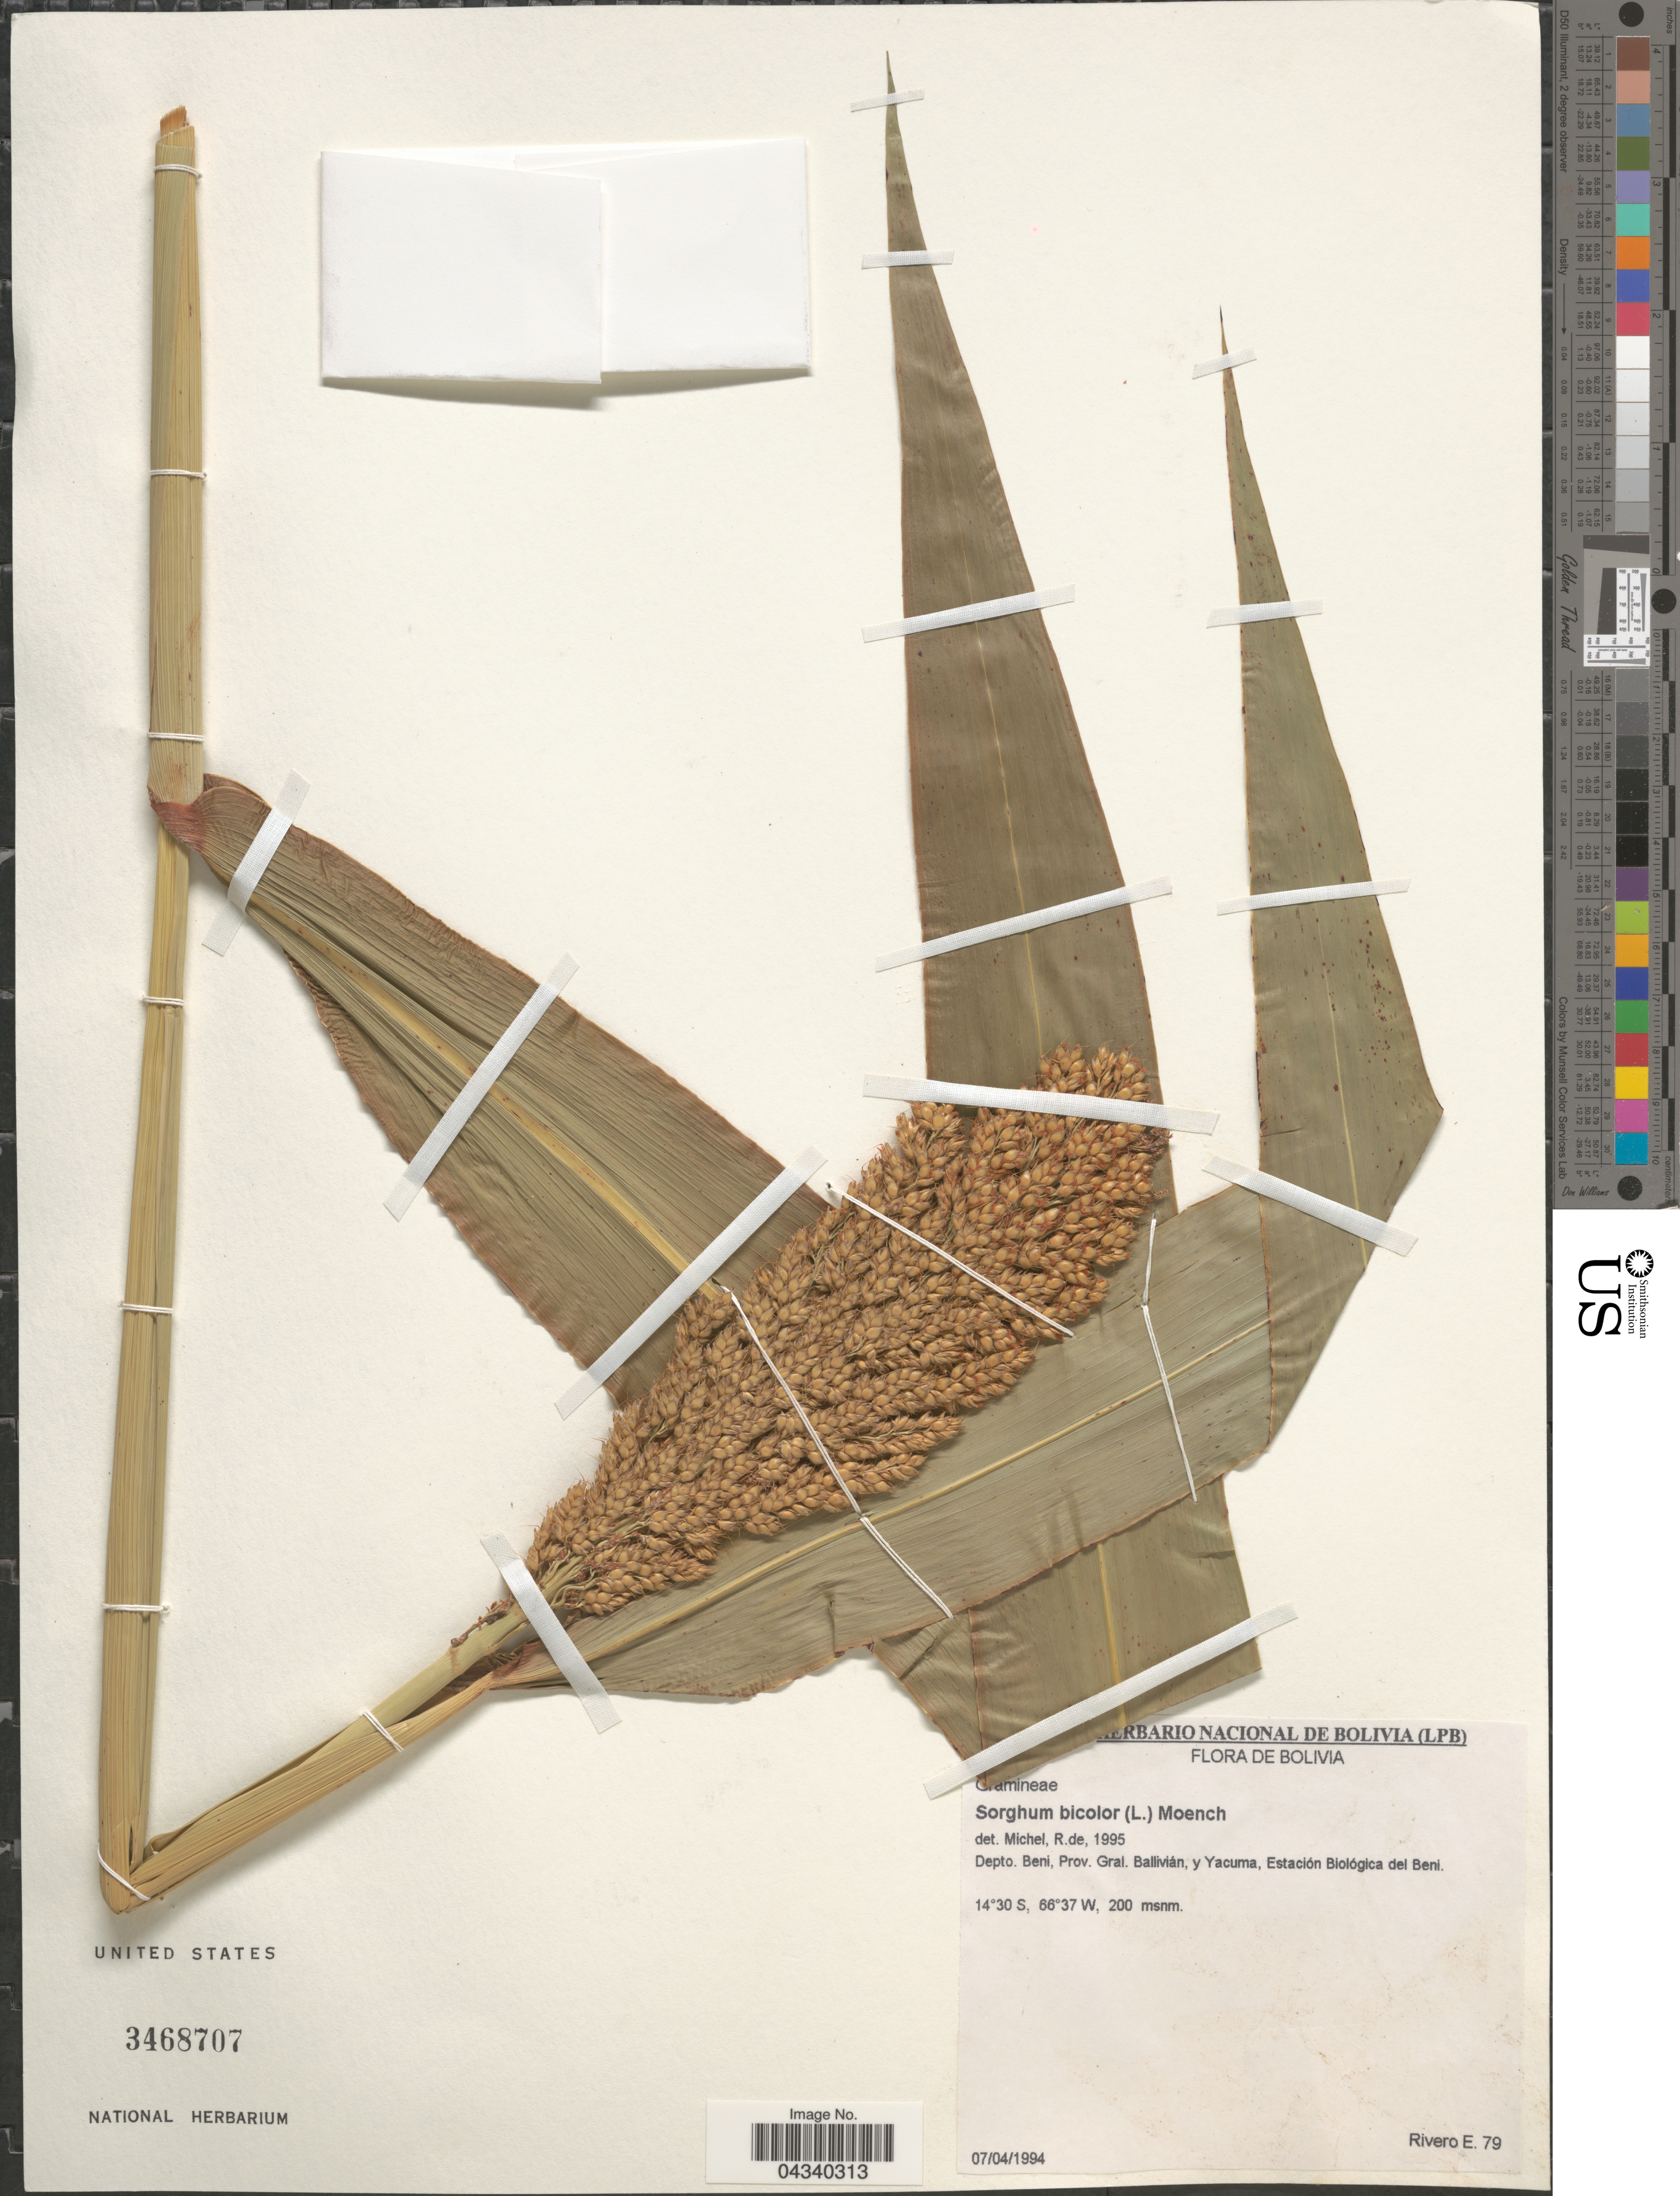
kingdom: Plantae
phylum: Tracheophyta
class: Liliopsida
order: Poales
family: Poaceae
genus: Sorghum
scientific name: Sorghum bicolor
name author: (L.) Moench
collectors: E. Rivero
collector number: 79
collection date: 1994-04-07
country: Bolivia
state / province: Beni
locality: Depto. Beni, Prov. Gral. Ballivián, y Yacuma, Estación Biológica del Beni.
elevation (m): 200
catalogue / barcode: US 3468707